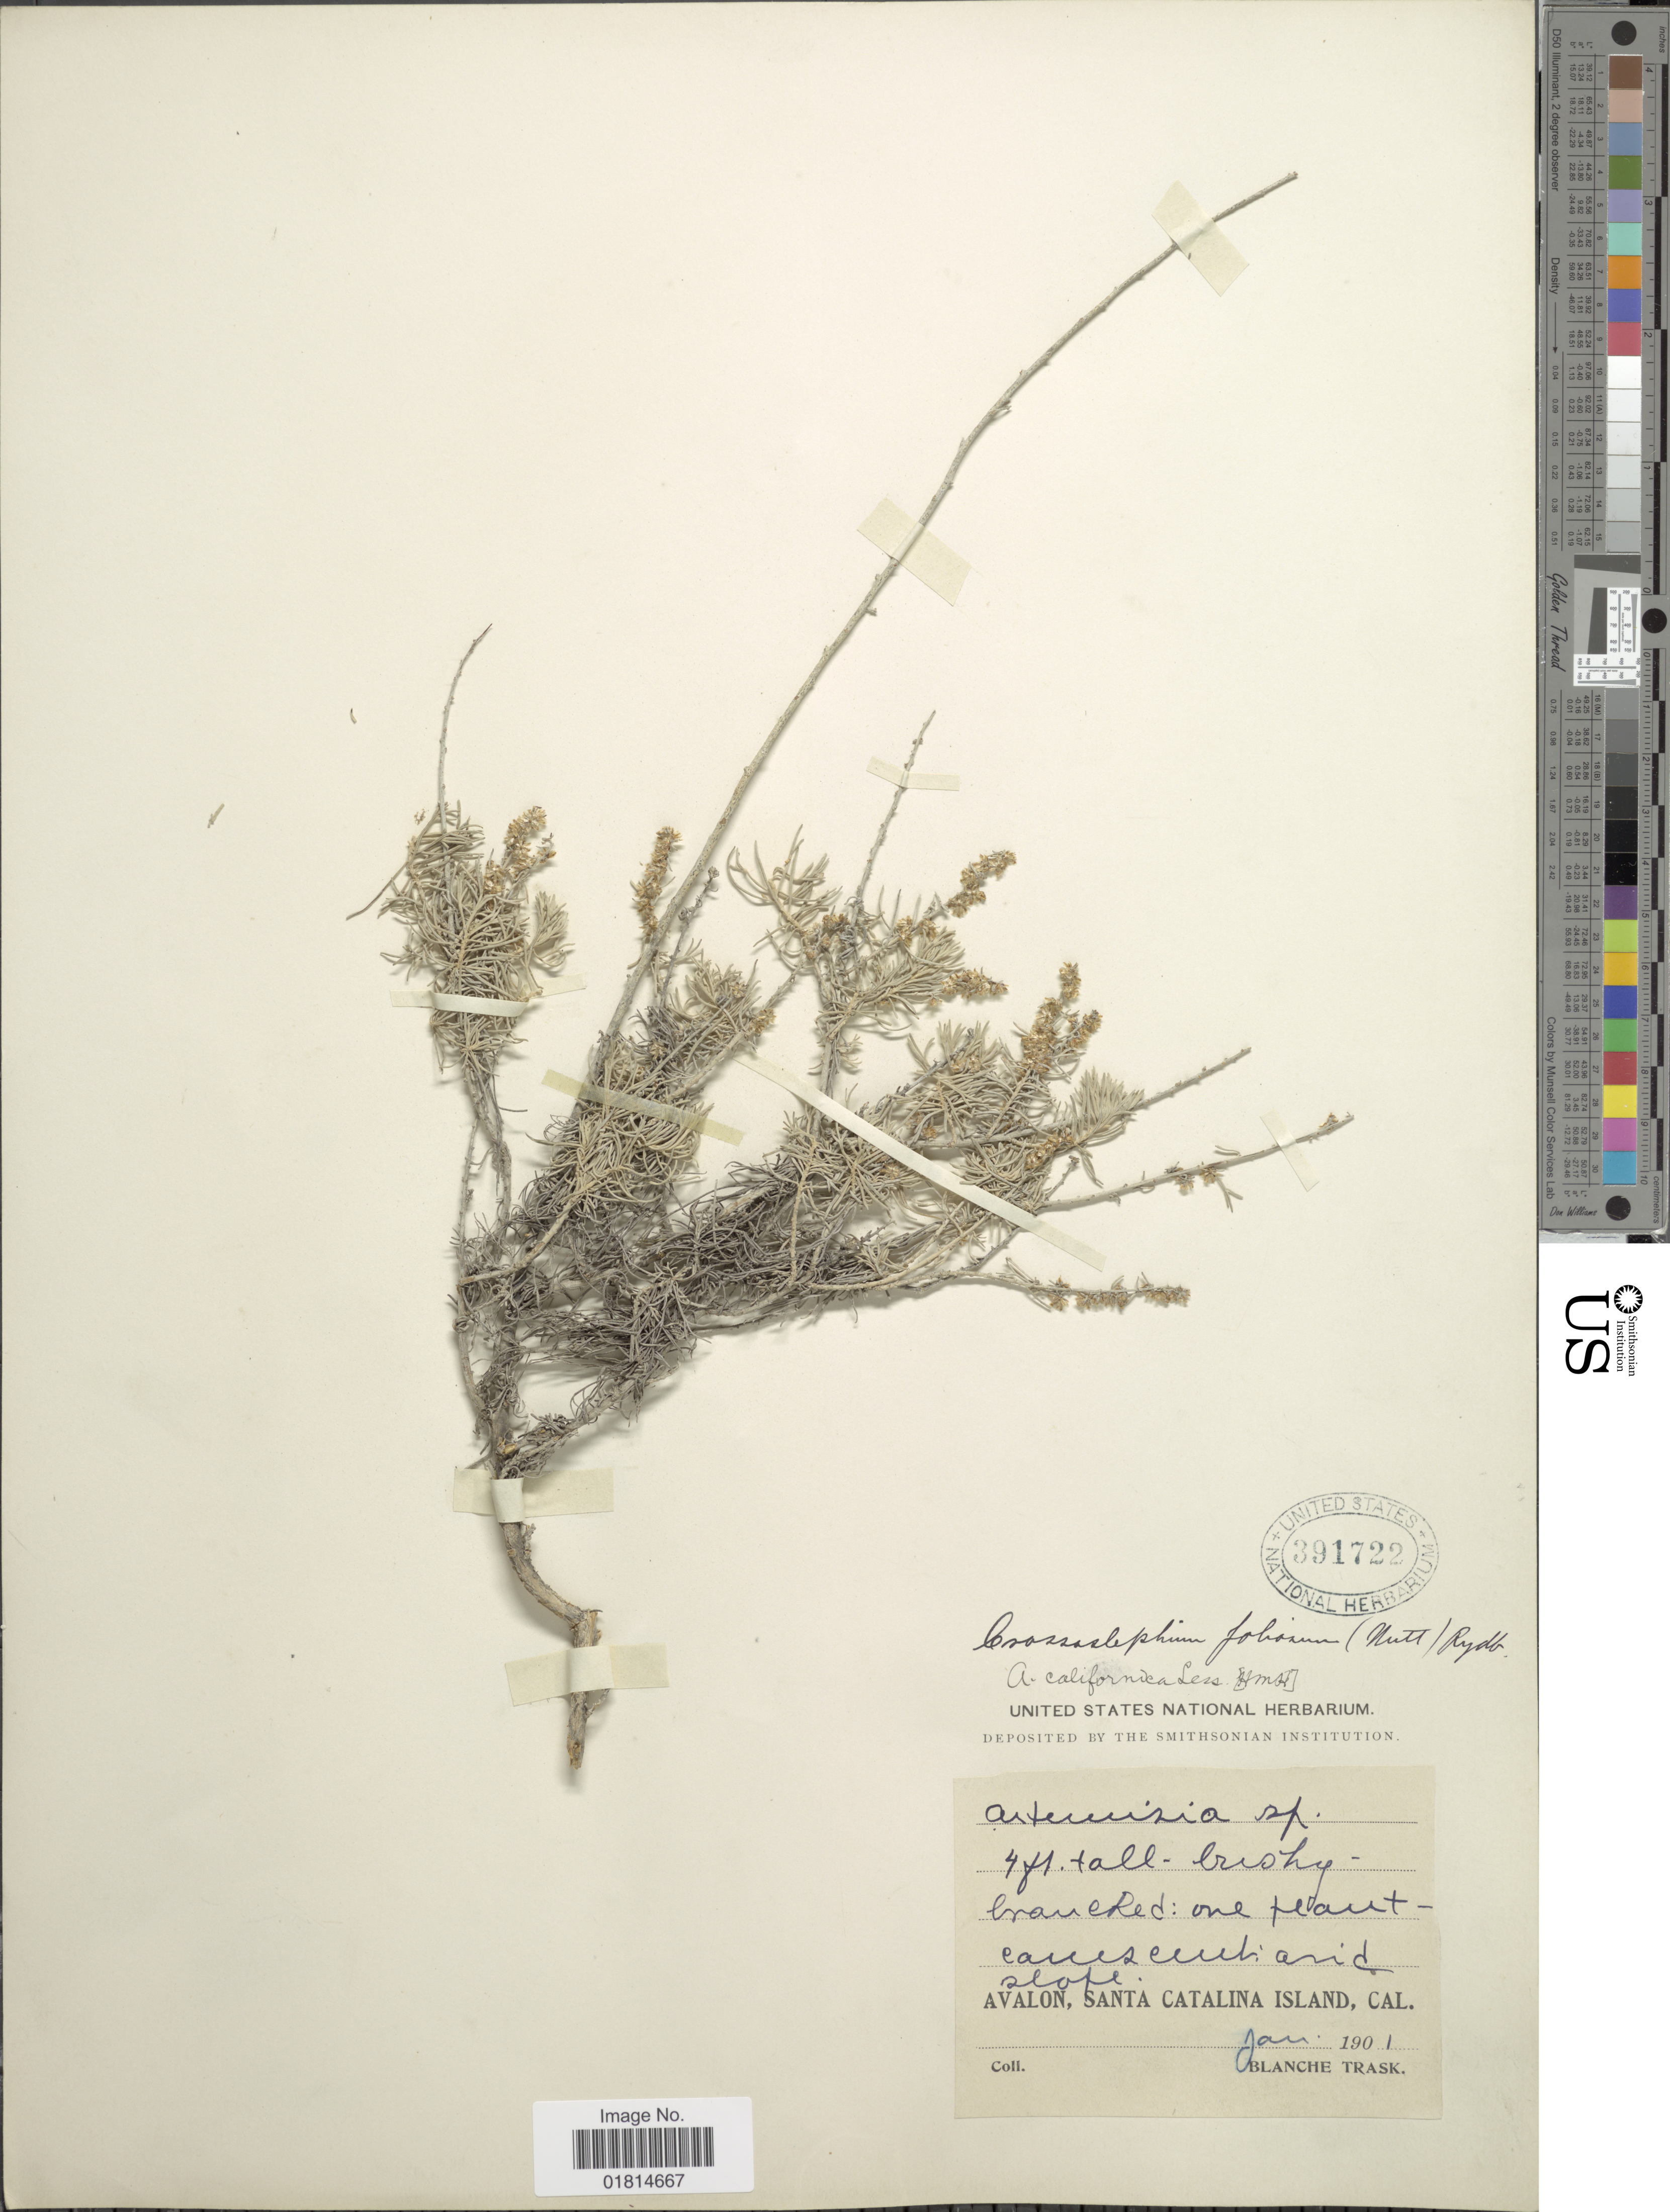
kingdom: Plantae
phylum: Tracheophyta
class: Magnoliopsida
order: Asterales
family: Asteraceae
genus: Artemisia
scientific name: Artemisia californica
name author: Less.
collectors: B. Trask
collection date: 1901-01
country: United States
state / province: California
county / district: Los Angeles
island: Santa Catalina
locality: Avalon, Santa Catalina Island, Cal.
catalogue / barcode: US 391722